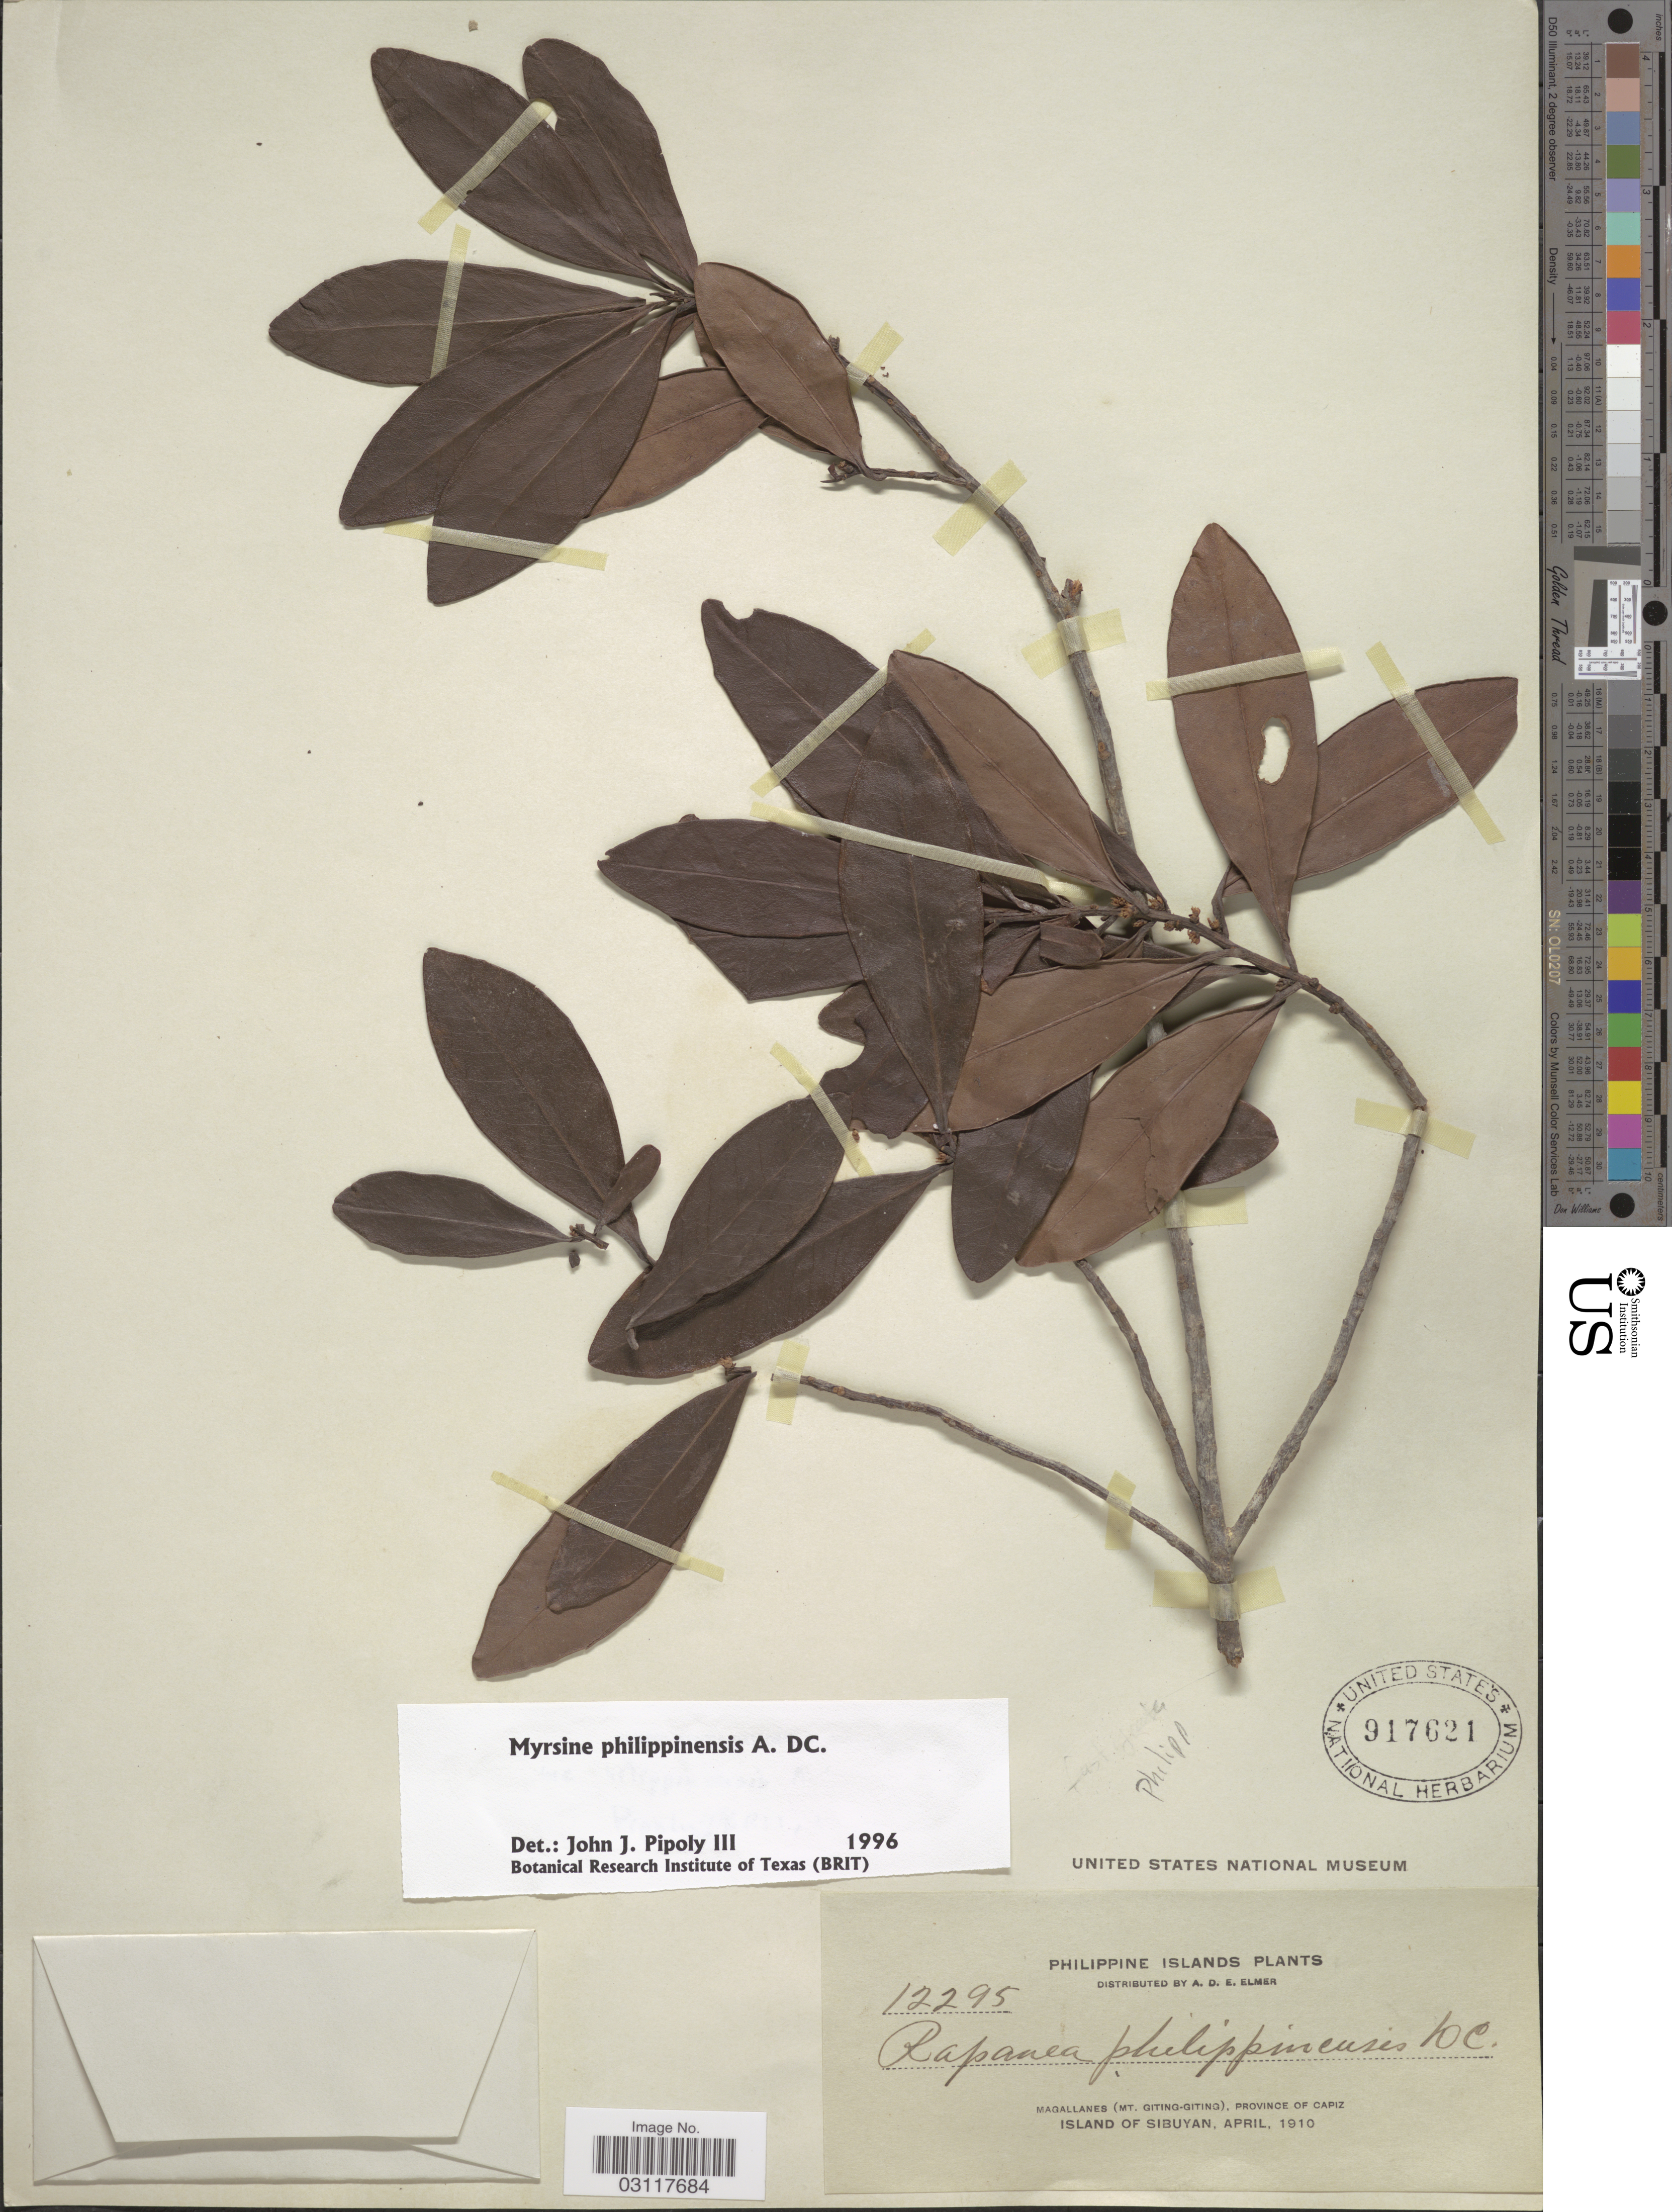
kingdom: Plantae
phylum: Tracheophyta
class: Magnoliopsida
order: Ericales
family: Primulaceae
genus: Myrsine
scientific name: Myrsine philippinensis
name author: A. DC.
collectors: A. D. E. Elmer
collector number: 12295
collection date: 1910-04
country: Philippines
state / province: Western Visayas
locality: Magallanes (Mt. Giting-Giting), Province of Capiz, Island of Sibuyan.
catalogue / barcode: US 917621